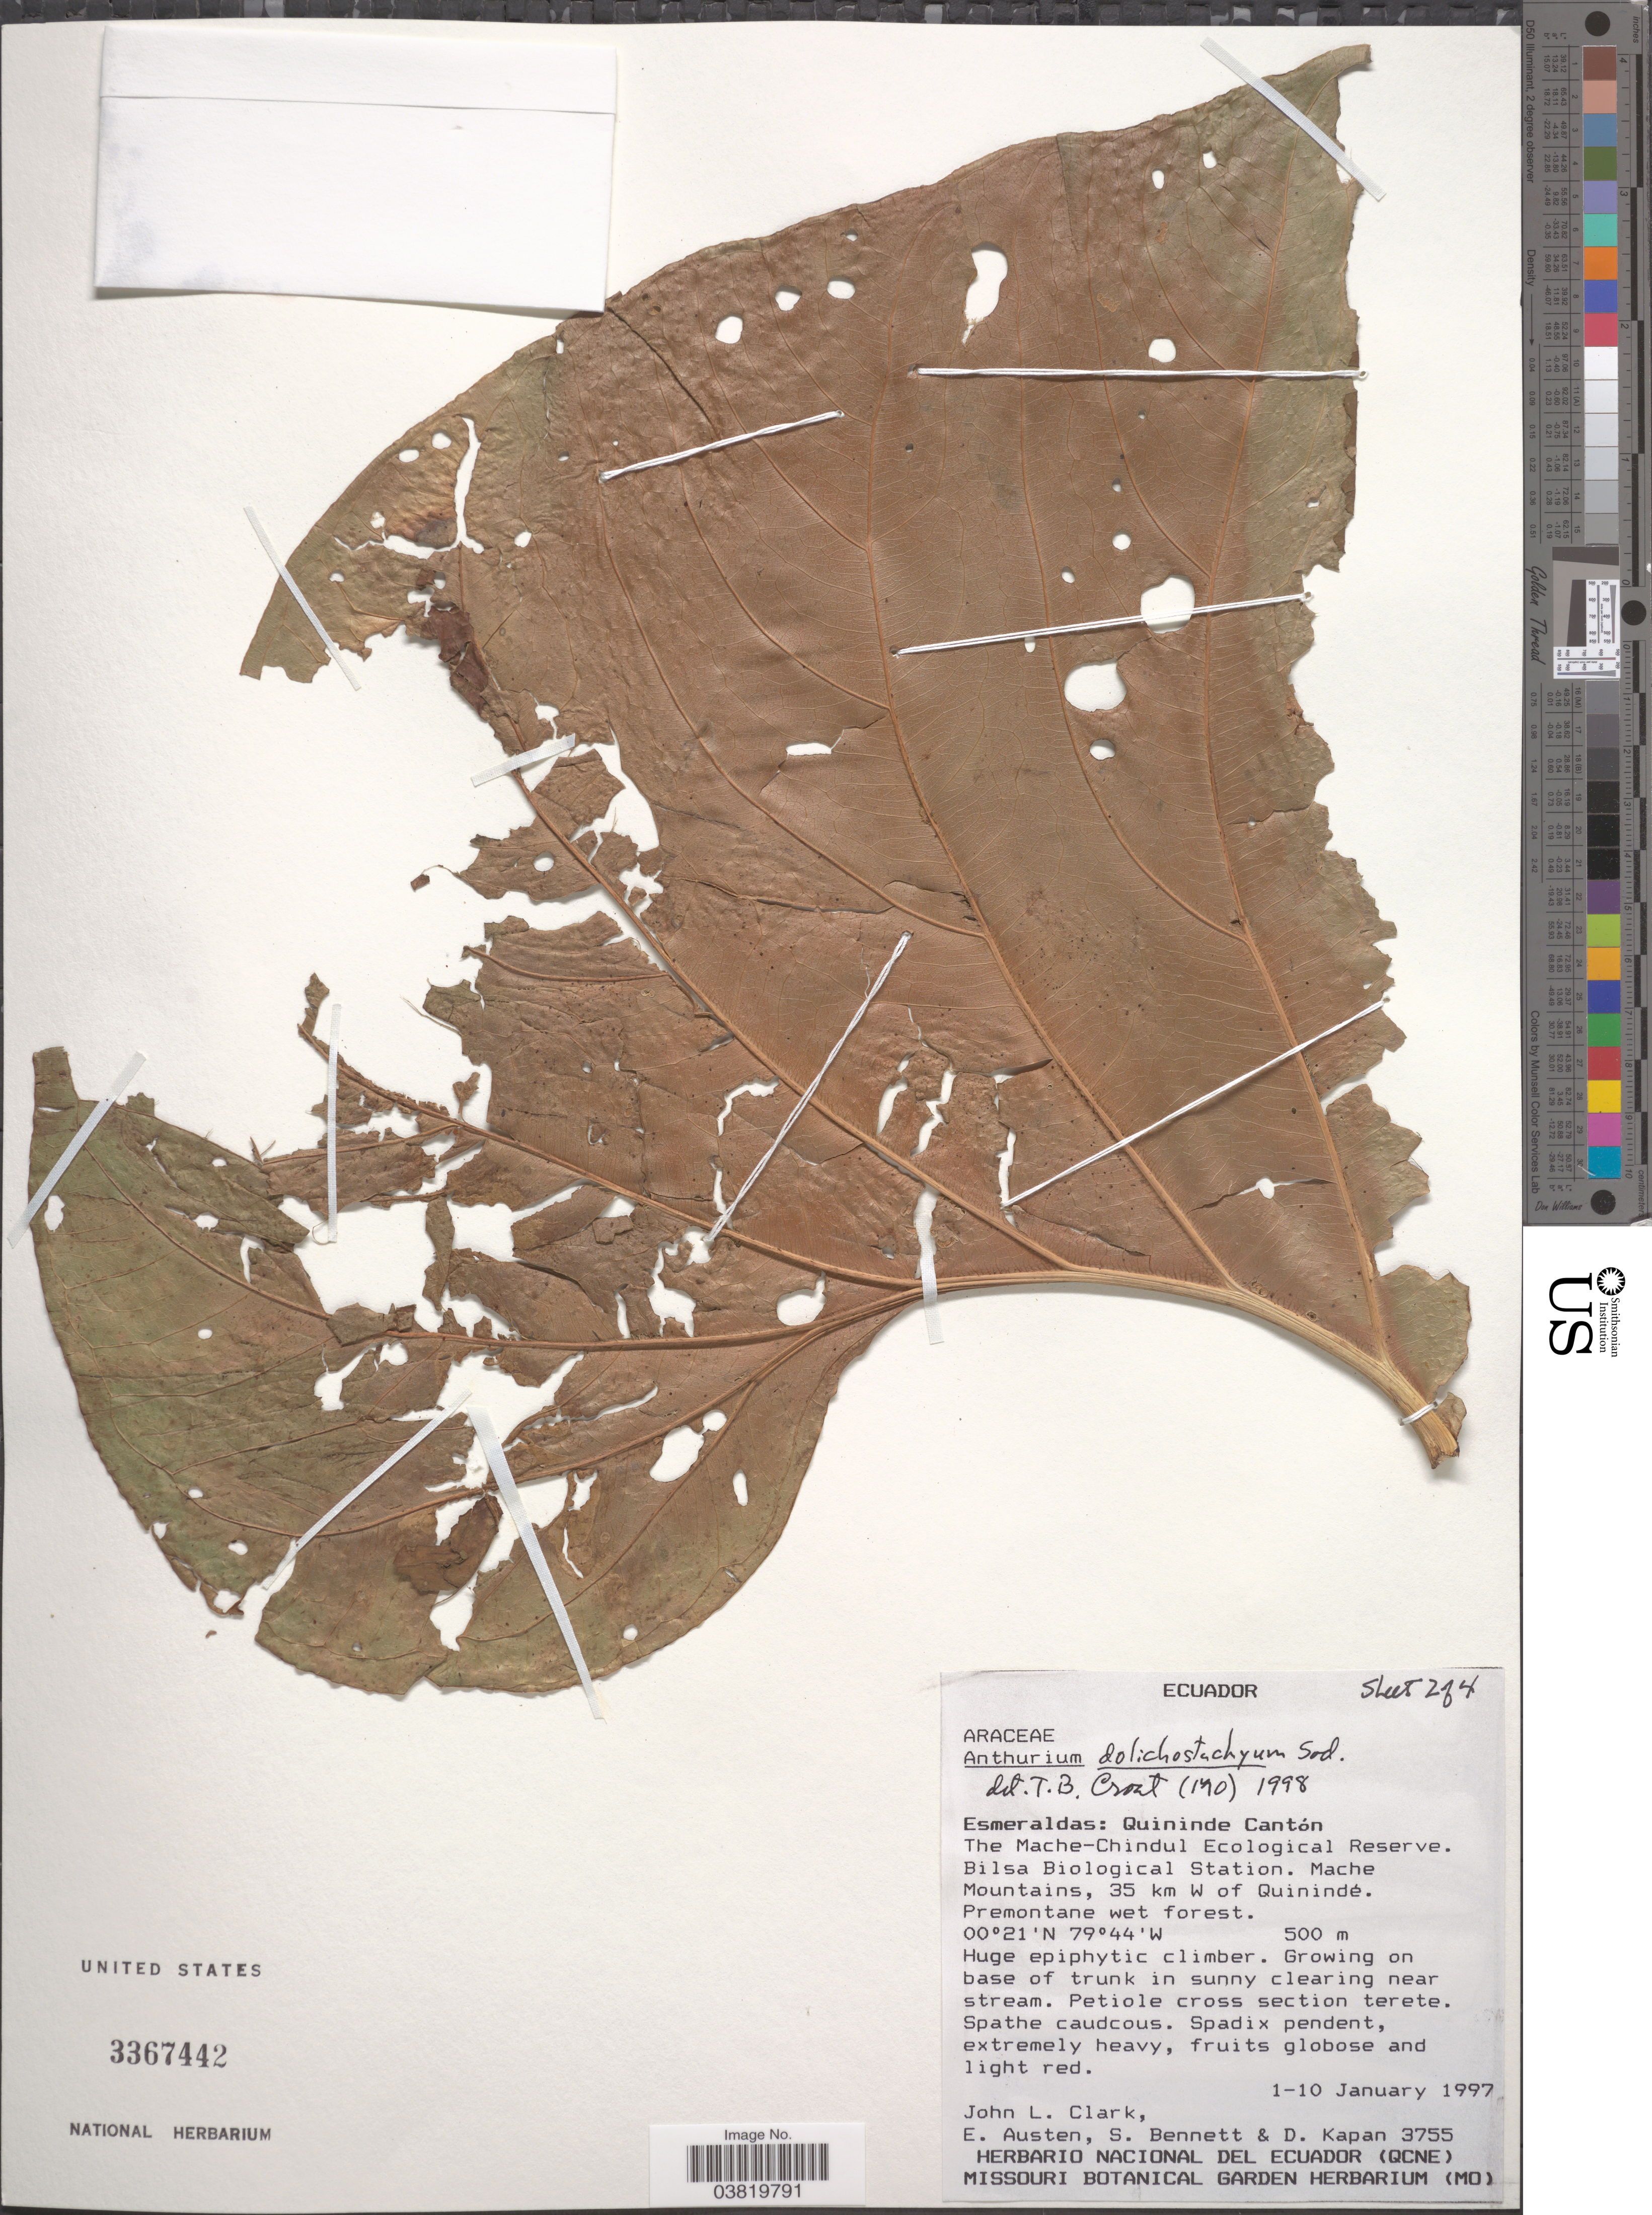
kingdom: Plantae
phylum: Tracheophyta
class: Liliopsida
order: Alismatales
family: Araceae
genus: Anthurium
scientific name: Anthurium dolicostachyum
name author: Sodiro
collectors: J. L. Clark, E. Austen, S. Bennett & D. Kapan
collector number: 3755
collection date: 1997-01-01/1997-01-10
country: Ecuador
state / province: Esmeraldas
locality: Quininde Cantón. The Mache-Chindul Ecological Reserve. Bilsa Biological Station. Mache Mountains, 35 km W of Quinindé.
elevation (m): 500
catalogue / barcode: US 3367442